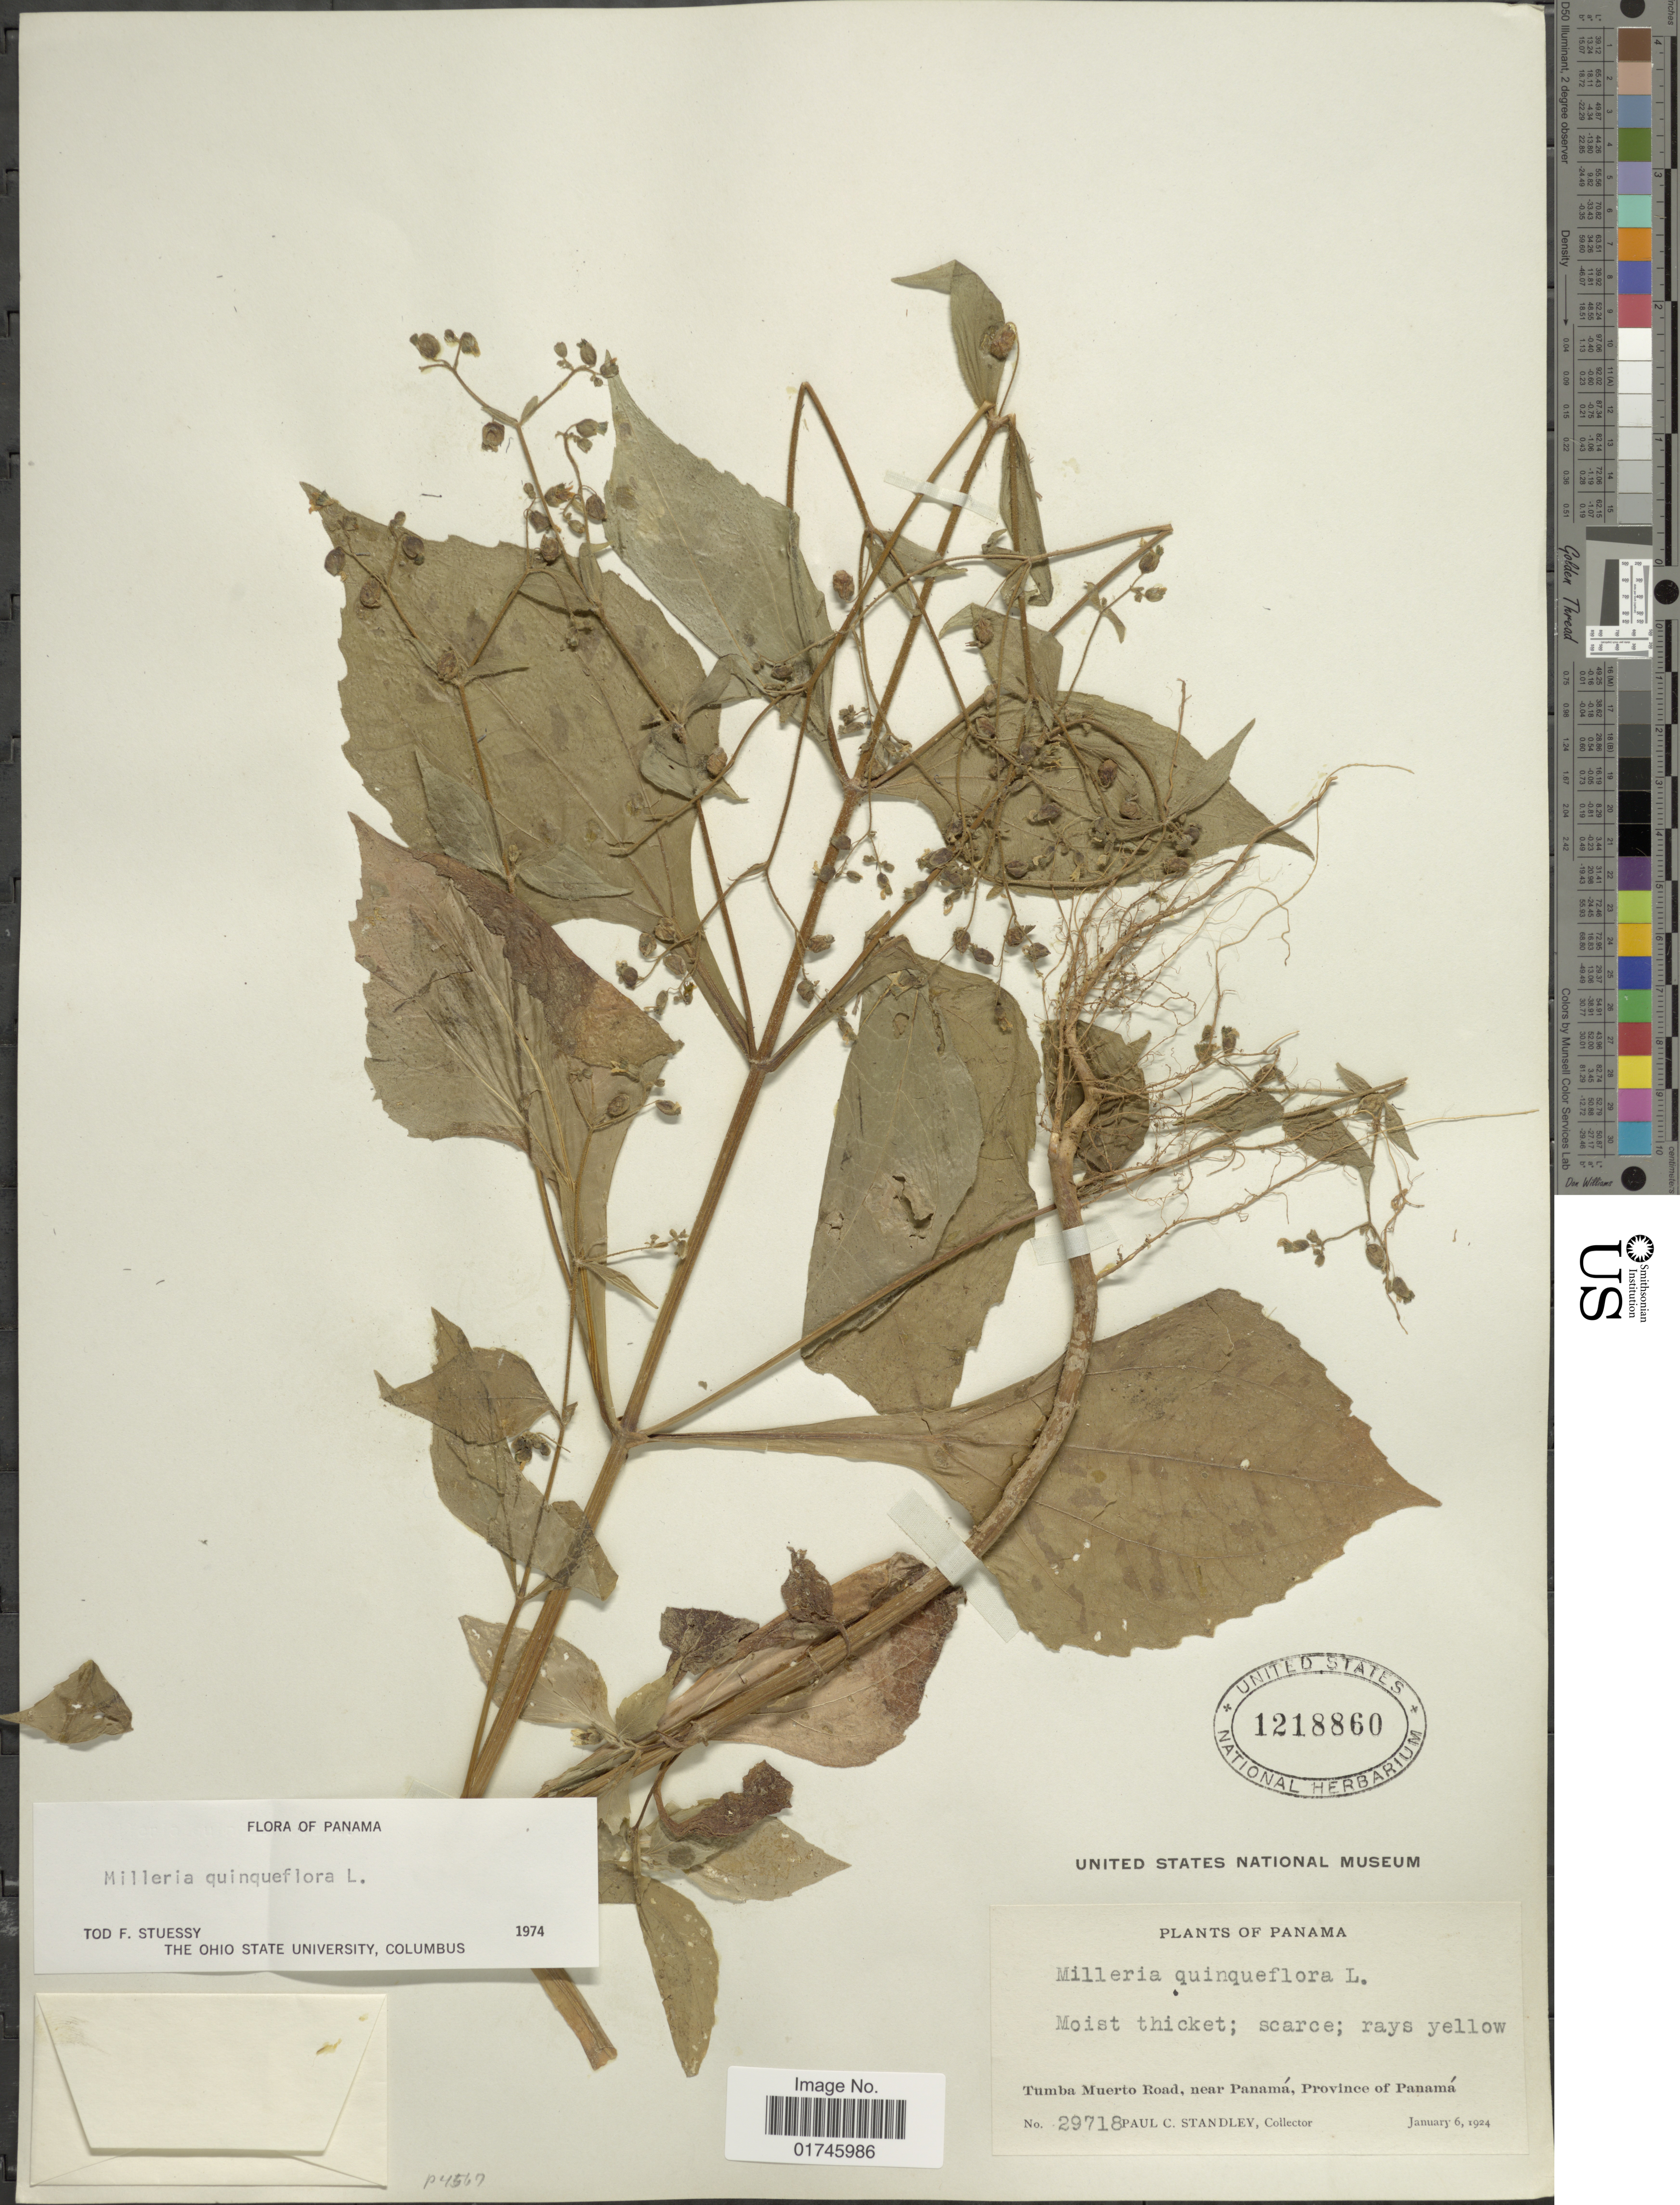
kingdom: Plantae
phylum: Tracheophyta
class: Magnoliopsida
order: Asterales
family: Asteraceae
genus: Milleria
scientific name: Milleria quinqueflora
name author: L.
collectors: P. C. Standley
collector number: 29718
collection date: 1924-01-06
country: Panama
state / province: Panamá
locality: Tumba Muerto Road, near Panama, Province of Panama.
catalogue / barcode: US 128860